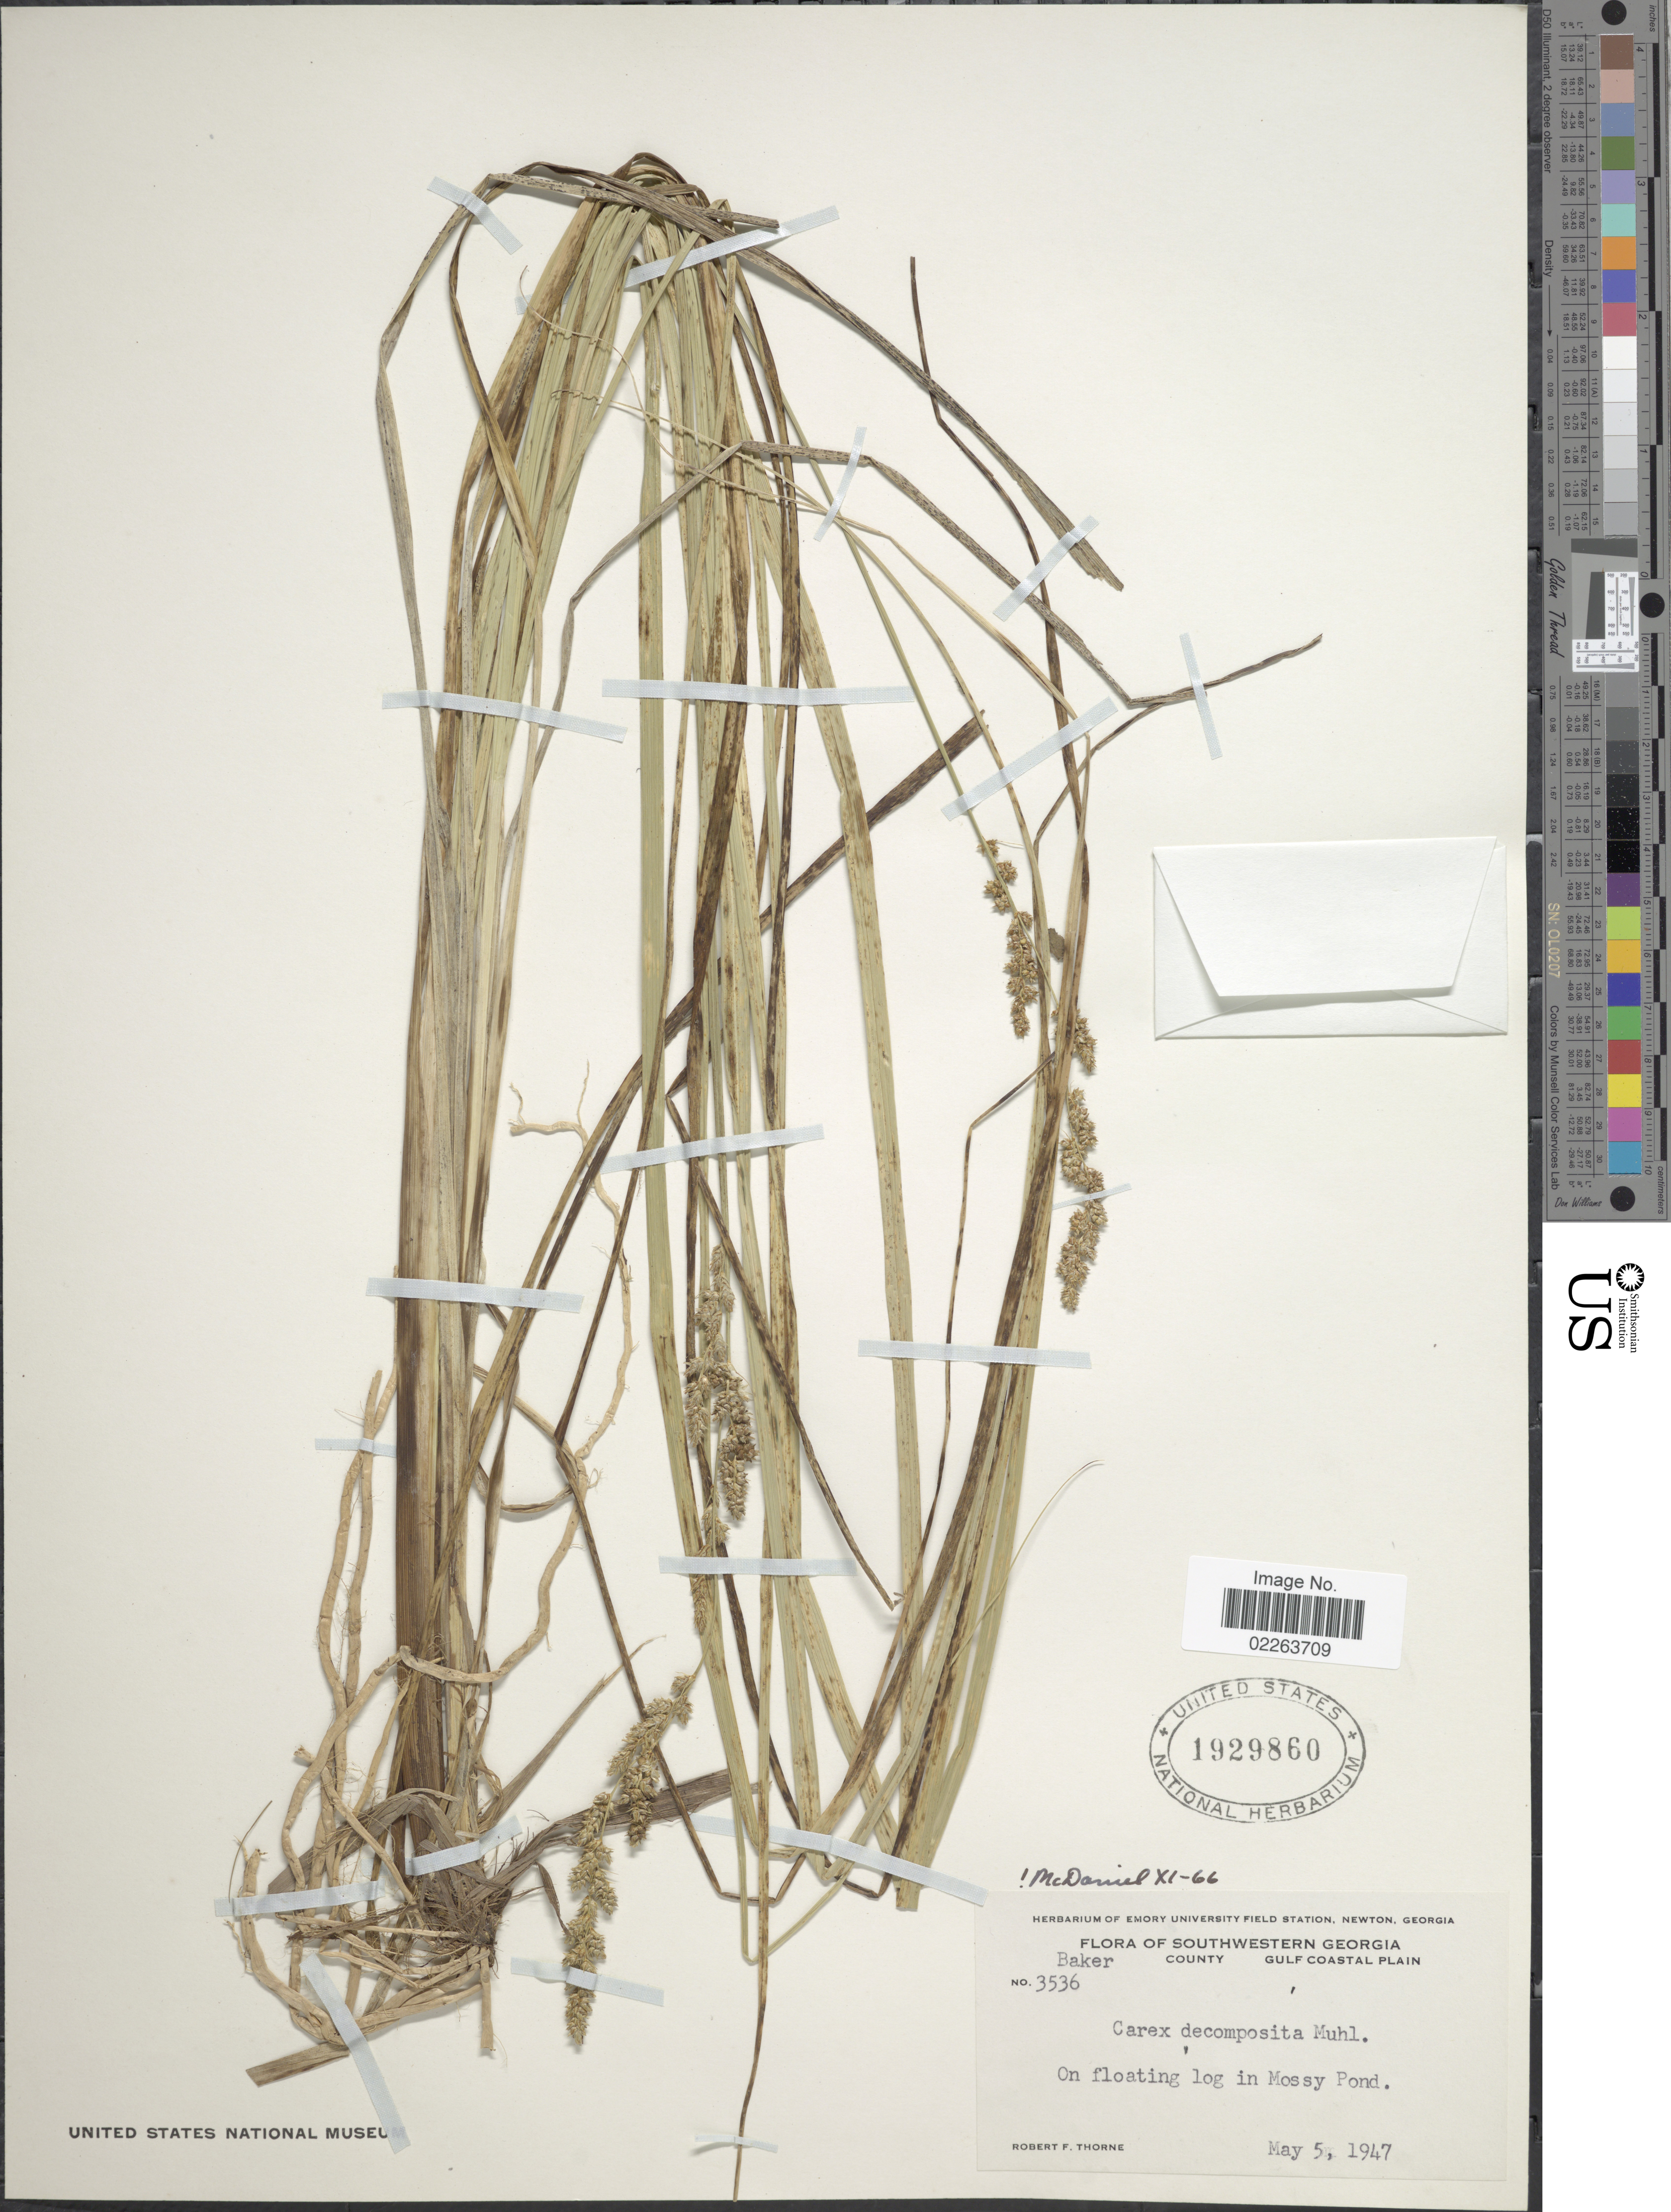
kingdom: Plantae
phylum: Tracheophyta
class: Liliopsida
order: Poales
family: Cyperaceae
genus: Carex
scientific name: Carex decomposita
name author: Muhl.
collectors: R. F. Thorne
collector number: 3536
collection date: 1947-05-05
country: United States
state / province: Georgia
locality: Southwestern Georgia. Baker County, Gulf of Coastal Plain. On floating log in Mossy Pond.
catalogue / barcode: US 1929860